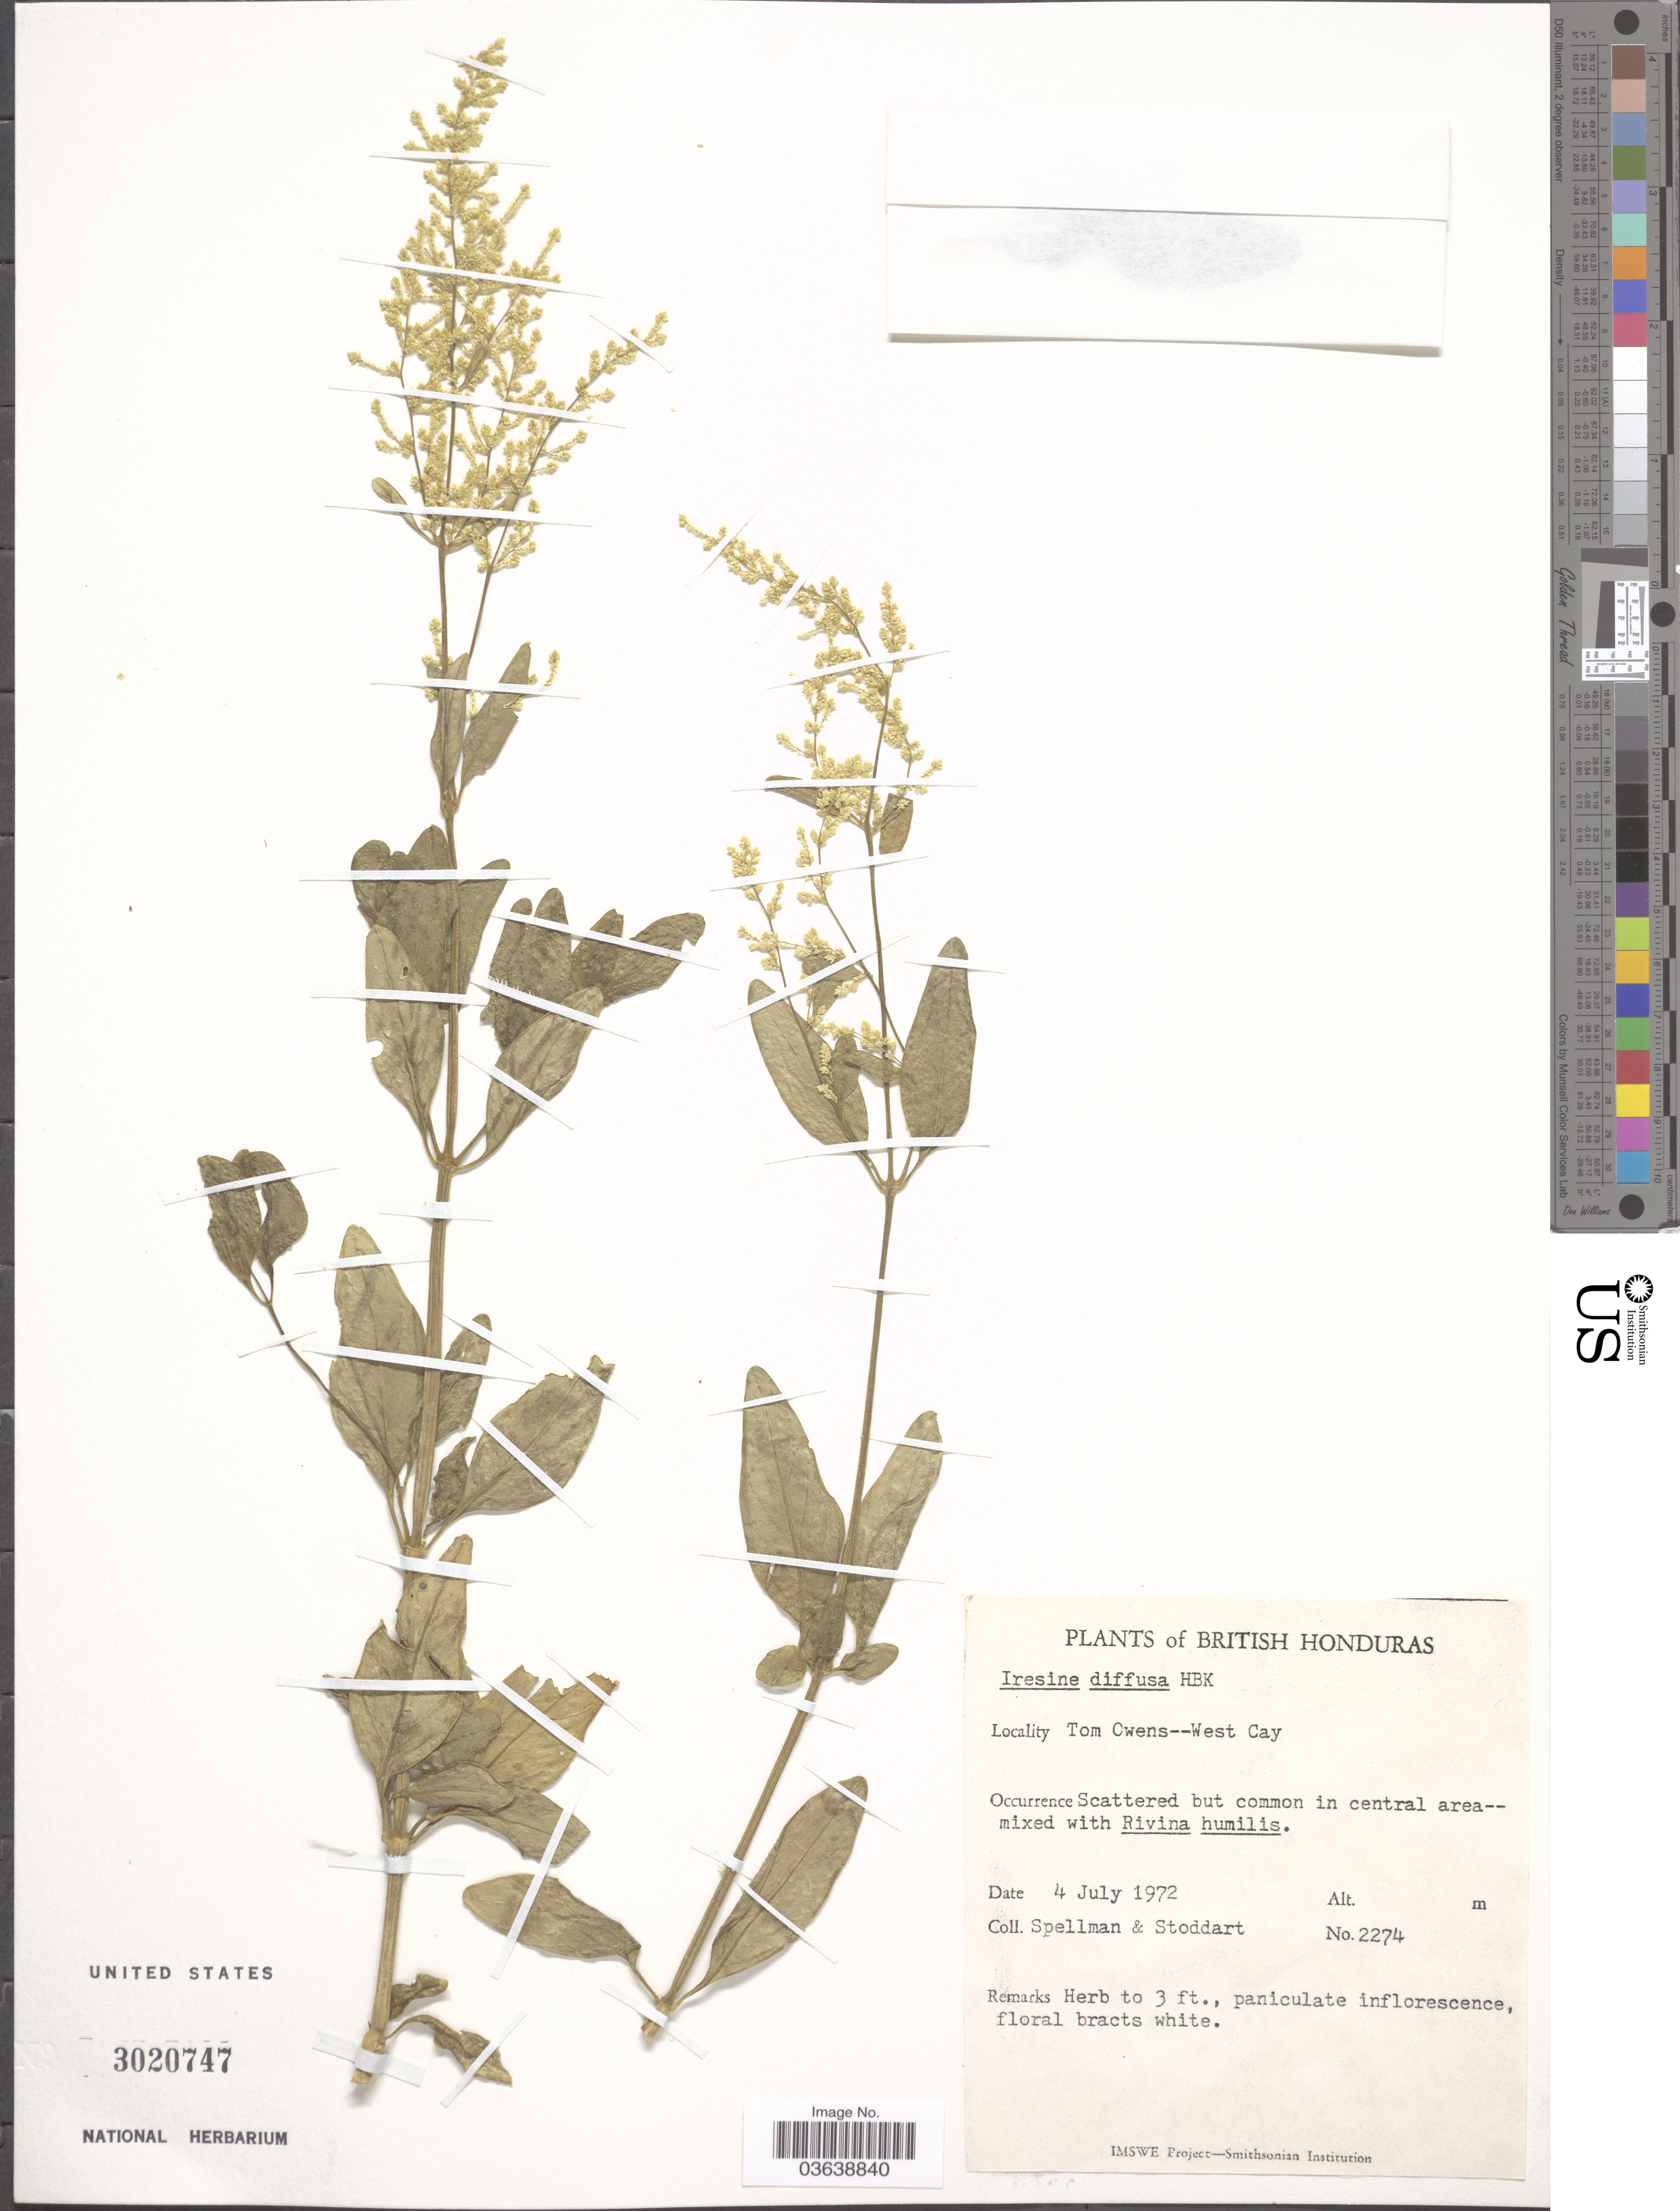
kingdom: Plantae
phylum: Tracheophyta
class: Magnoliopsida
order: Caryophyllales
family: Amaranthaceae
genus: Iresine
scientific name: Iresine diffusa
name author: Humb. & Bonpl. ex Willd.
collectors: Spellman, -- & -. Stoddart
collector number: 2274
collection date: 1972-07-04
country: Belize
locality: British Honduras. Tom Owens -- West Cay.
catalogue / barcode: US 3020747